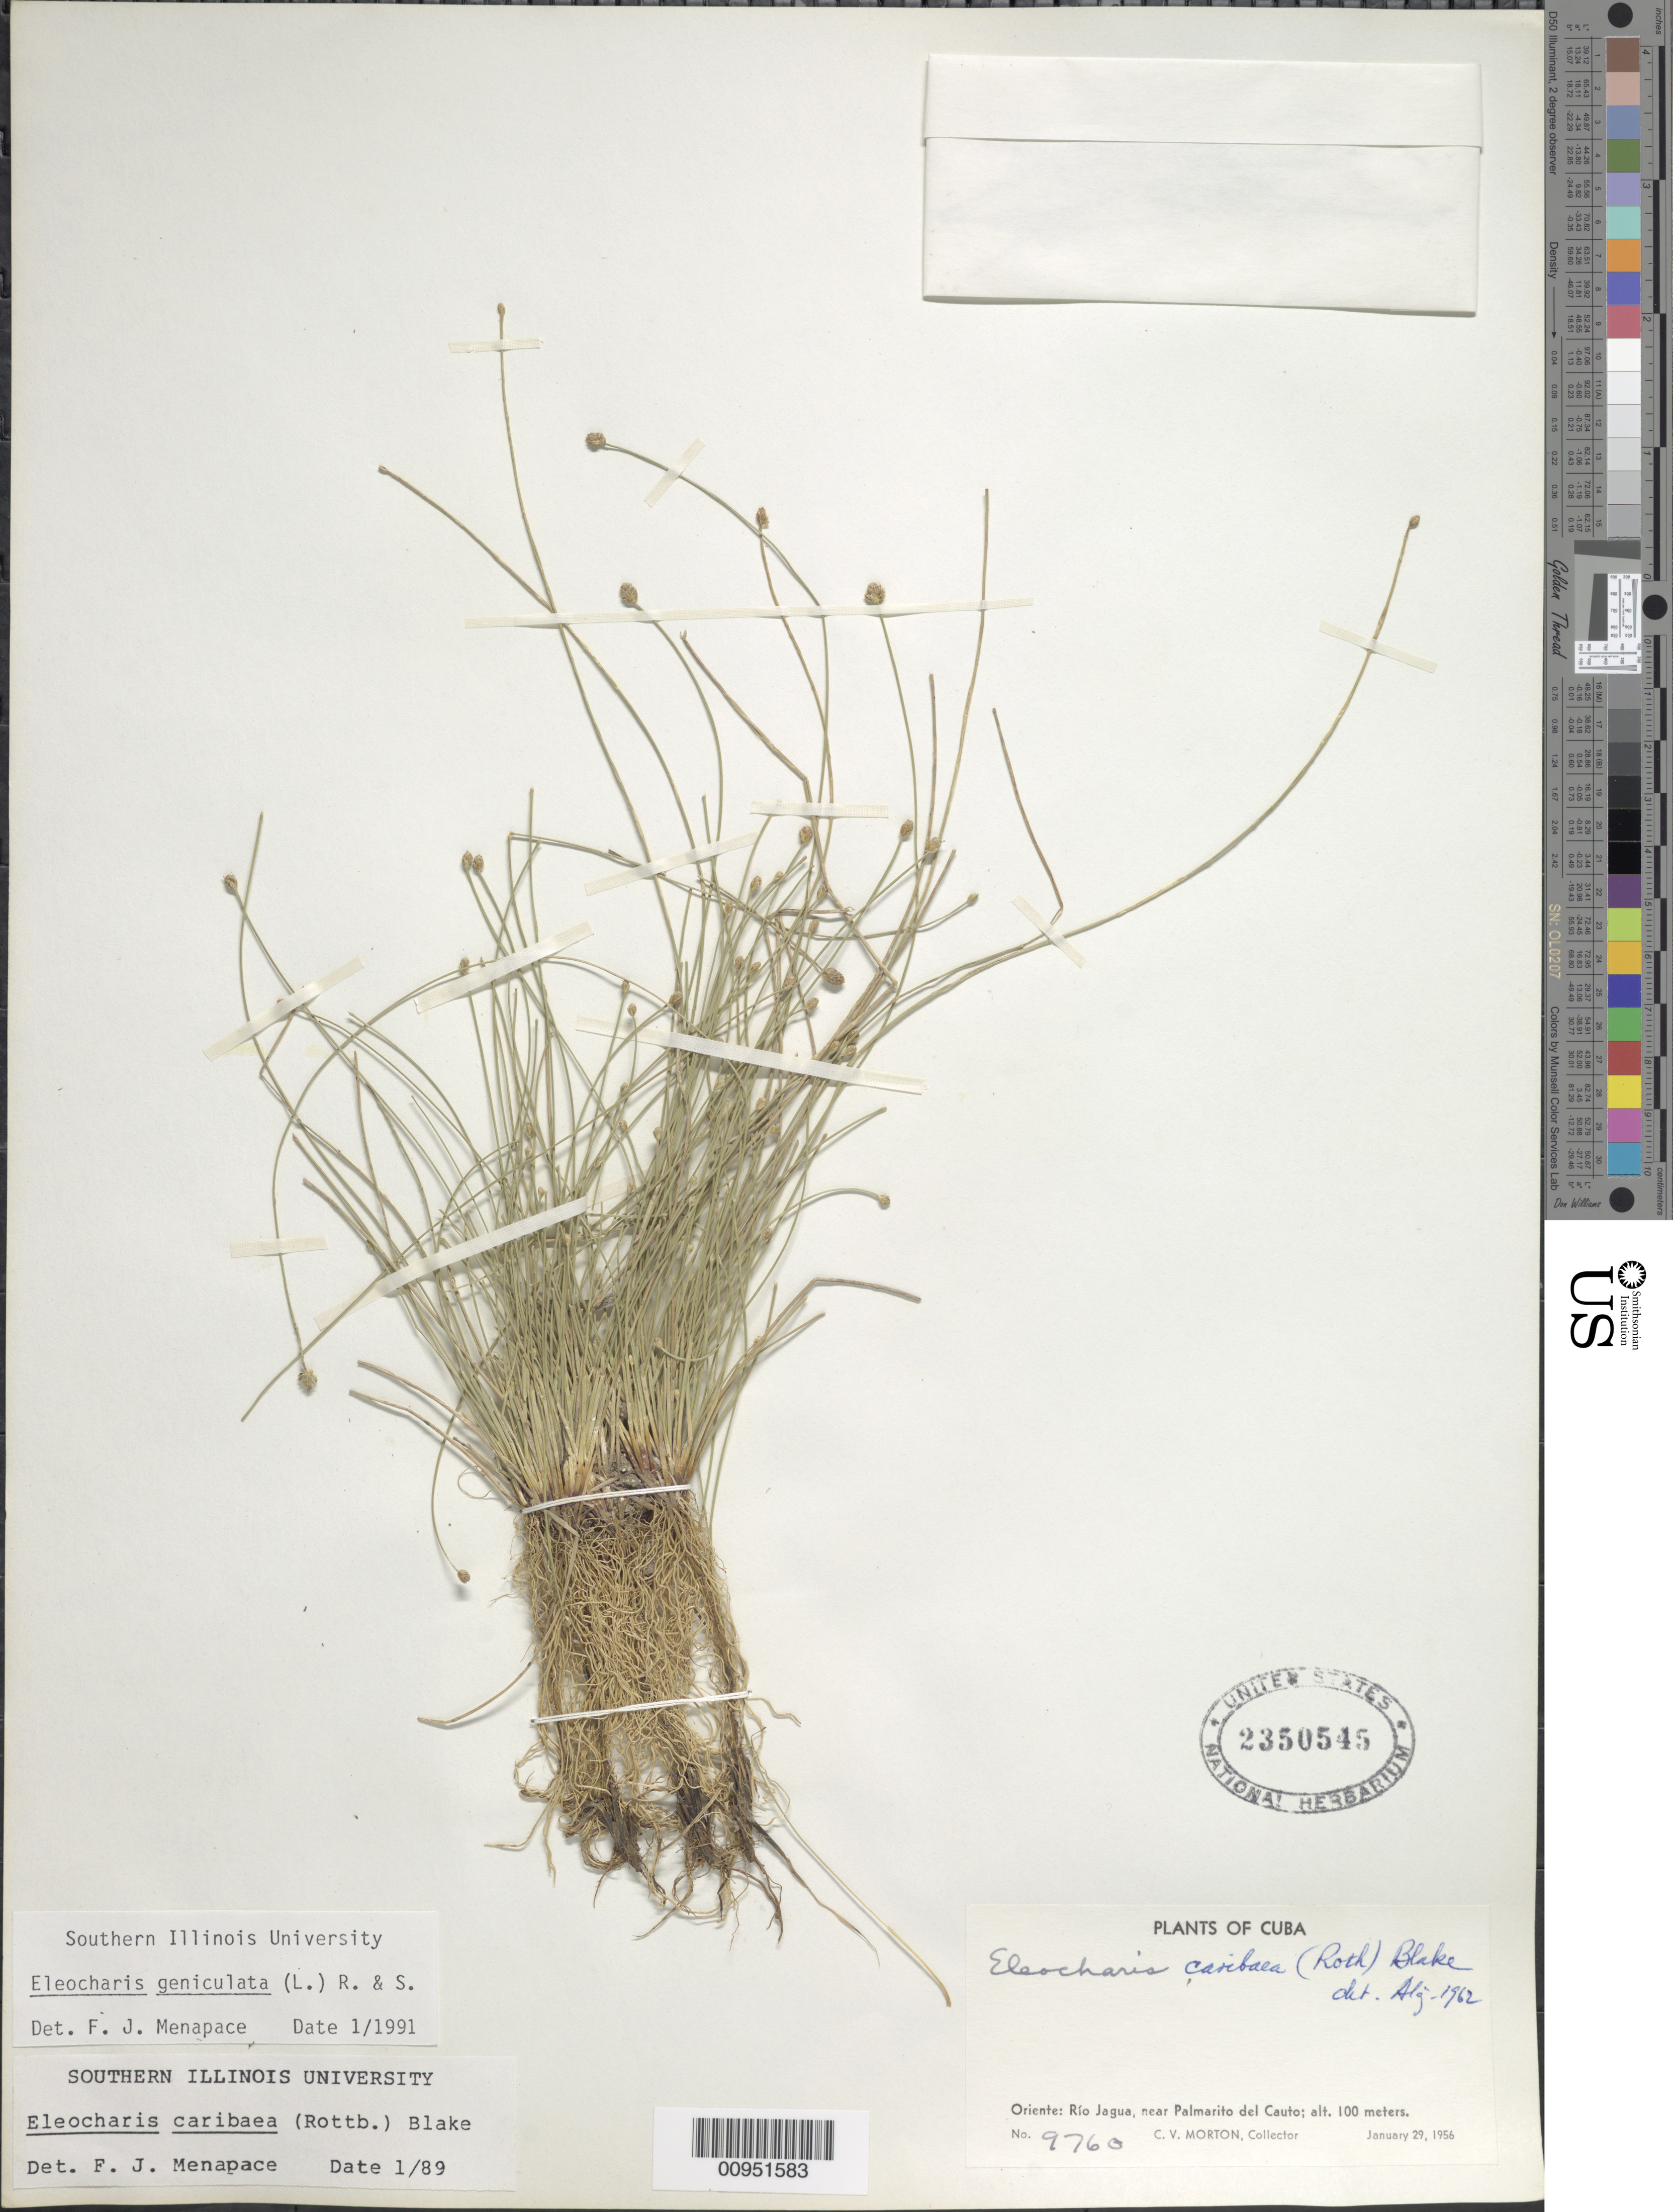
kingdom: Plantae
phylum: Tracheophyta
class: Liliopsida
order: Poales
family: Cyperaceae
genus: Eleocharis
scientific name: Eleocharis geniculata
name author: (L.) Roem. & Schult.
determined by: Menapace, F. J.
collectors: C. V. Morton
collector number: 9760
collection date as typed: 29 Jan 1956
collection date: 1956-01-29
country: Cuba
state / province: Oriente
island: Cuba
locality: Río Jagua, near Palmarito del Cauto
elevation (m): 100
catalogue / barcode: US 2350545